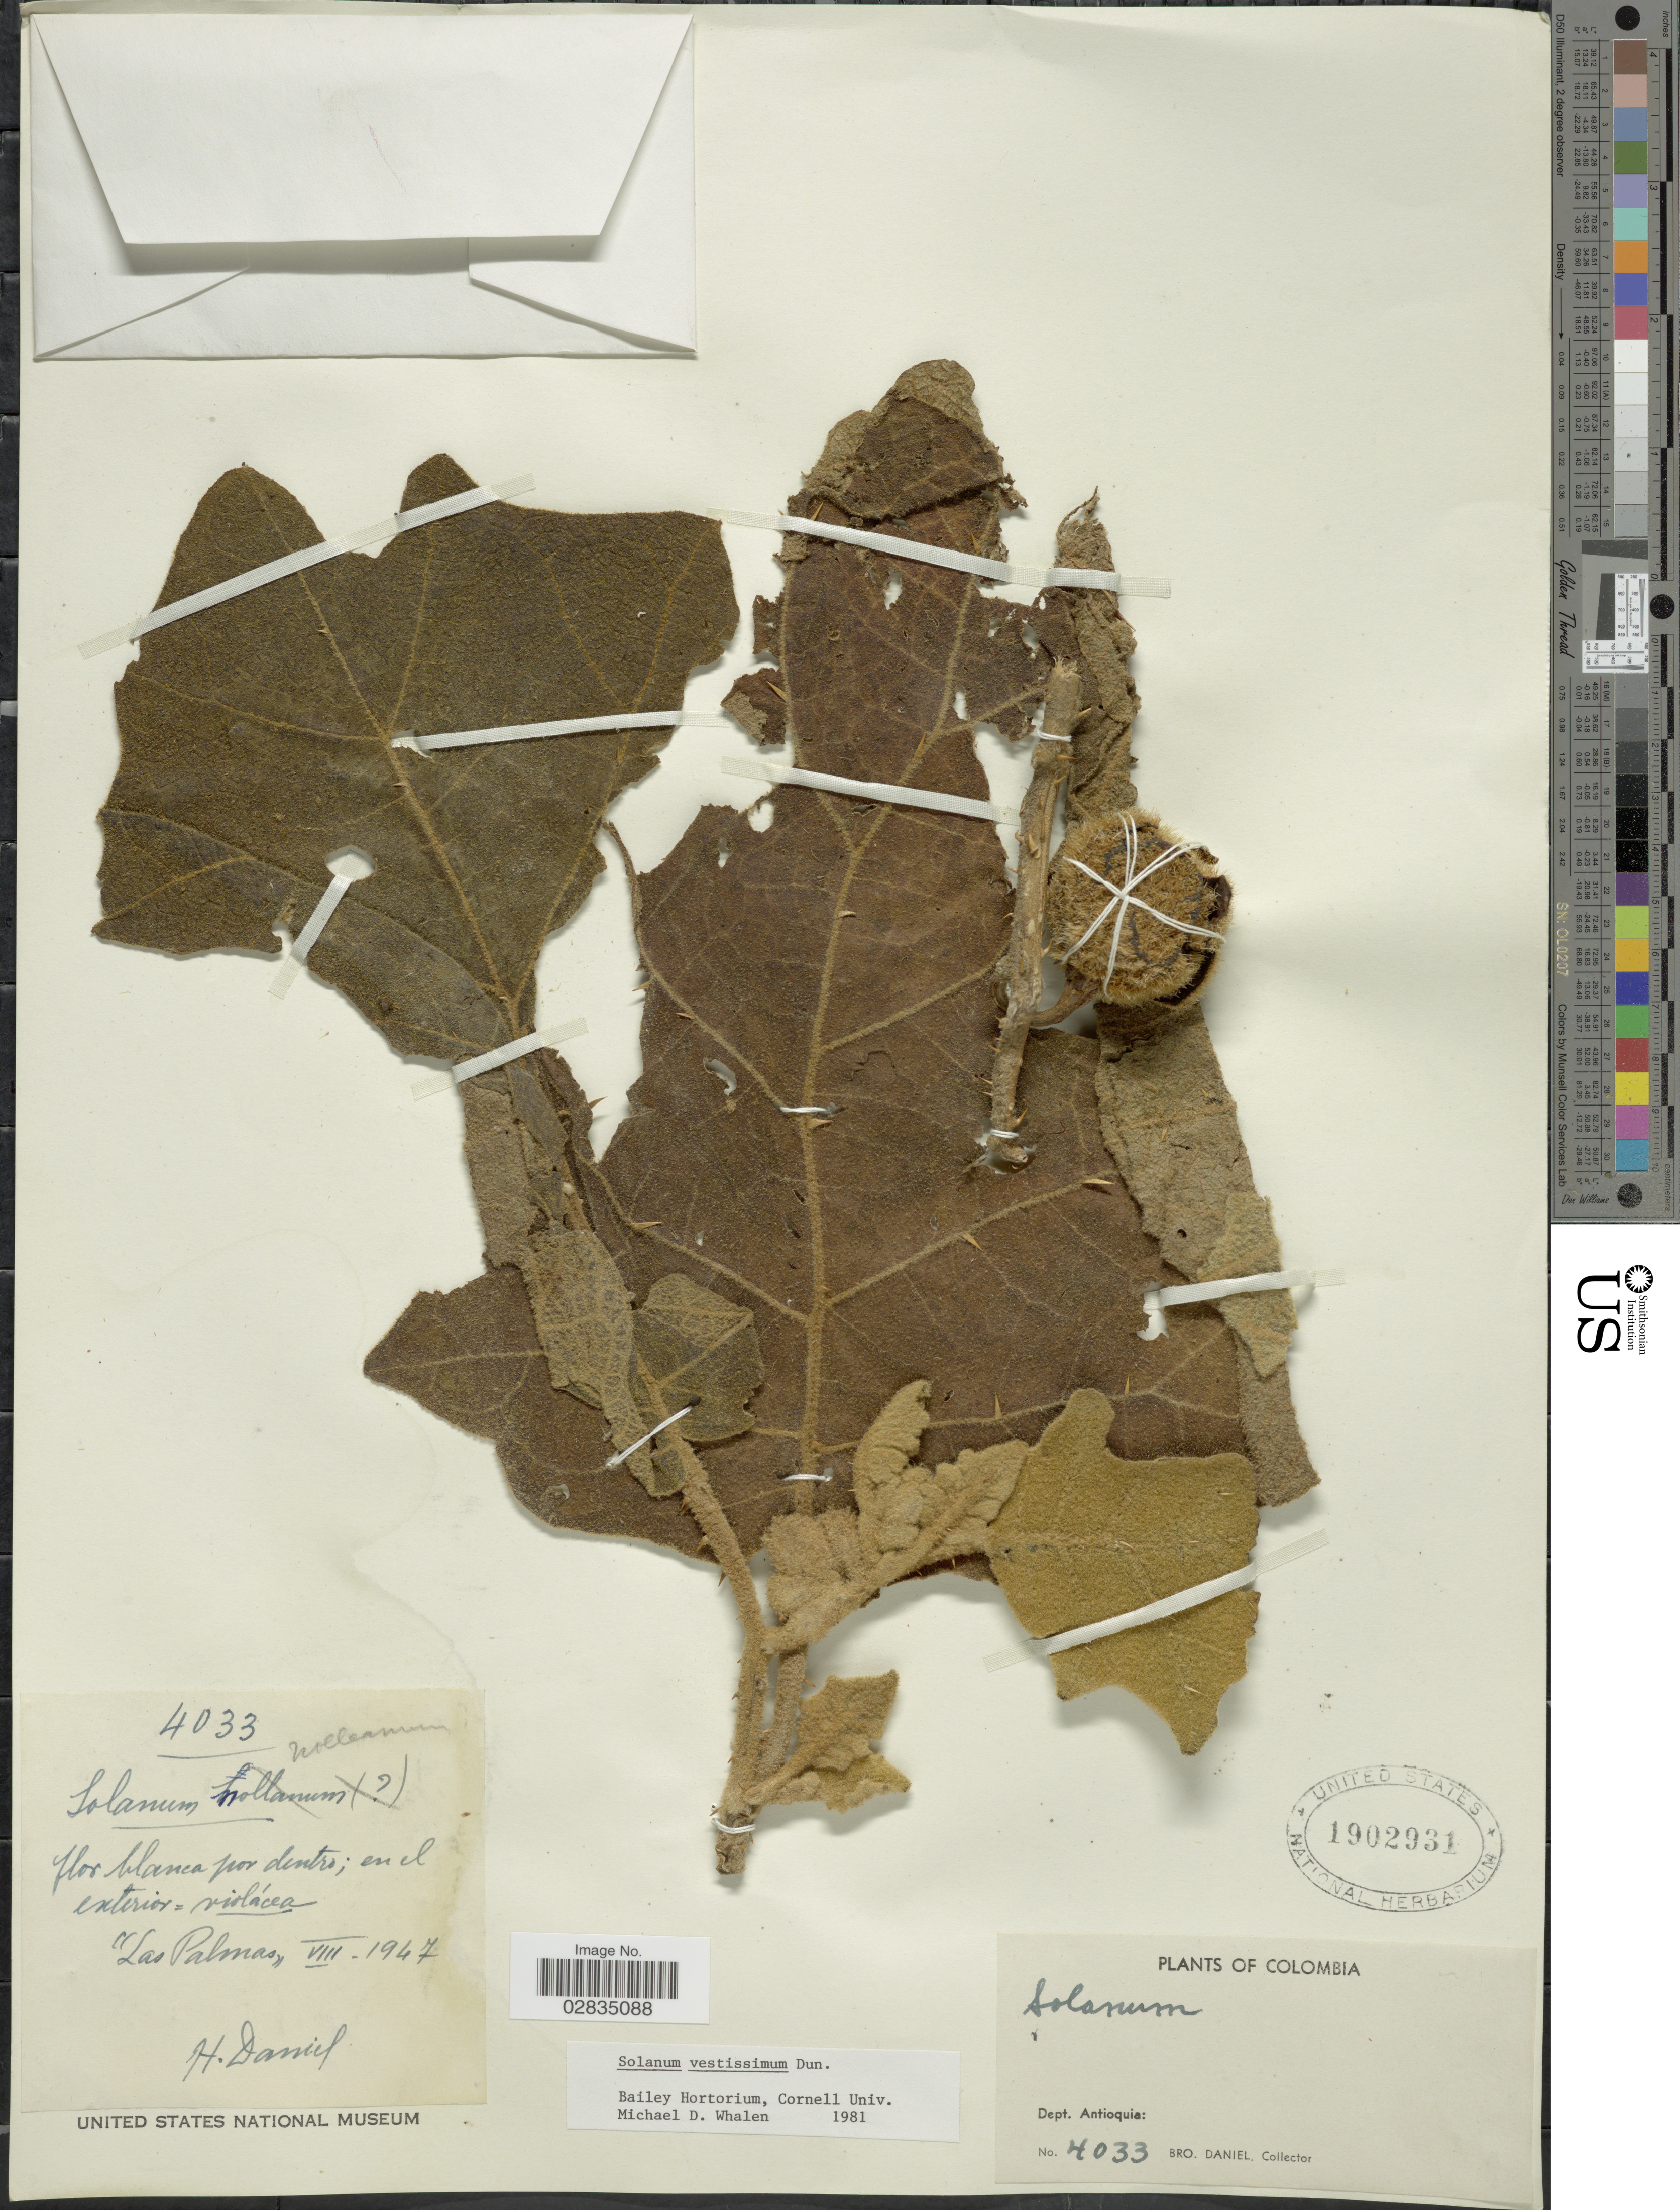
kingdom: Plantae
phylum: Tracheophyta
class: Magnoliopsida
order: Solanales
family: Solanaceae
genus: Solanum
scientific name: Solanum vestissimum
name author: Dunal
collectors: Bro. Daniel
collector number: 4033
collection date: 1947-08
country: Colombia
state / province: Antioquia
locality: Dept. Antioquia, Las Palmas.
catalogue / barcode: US 1902931